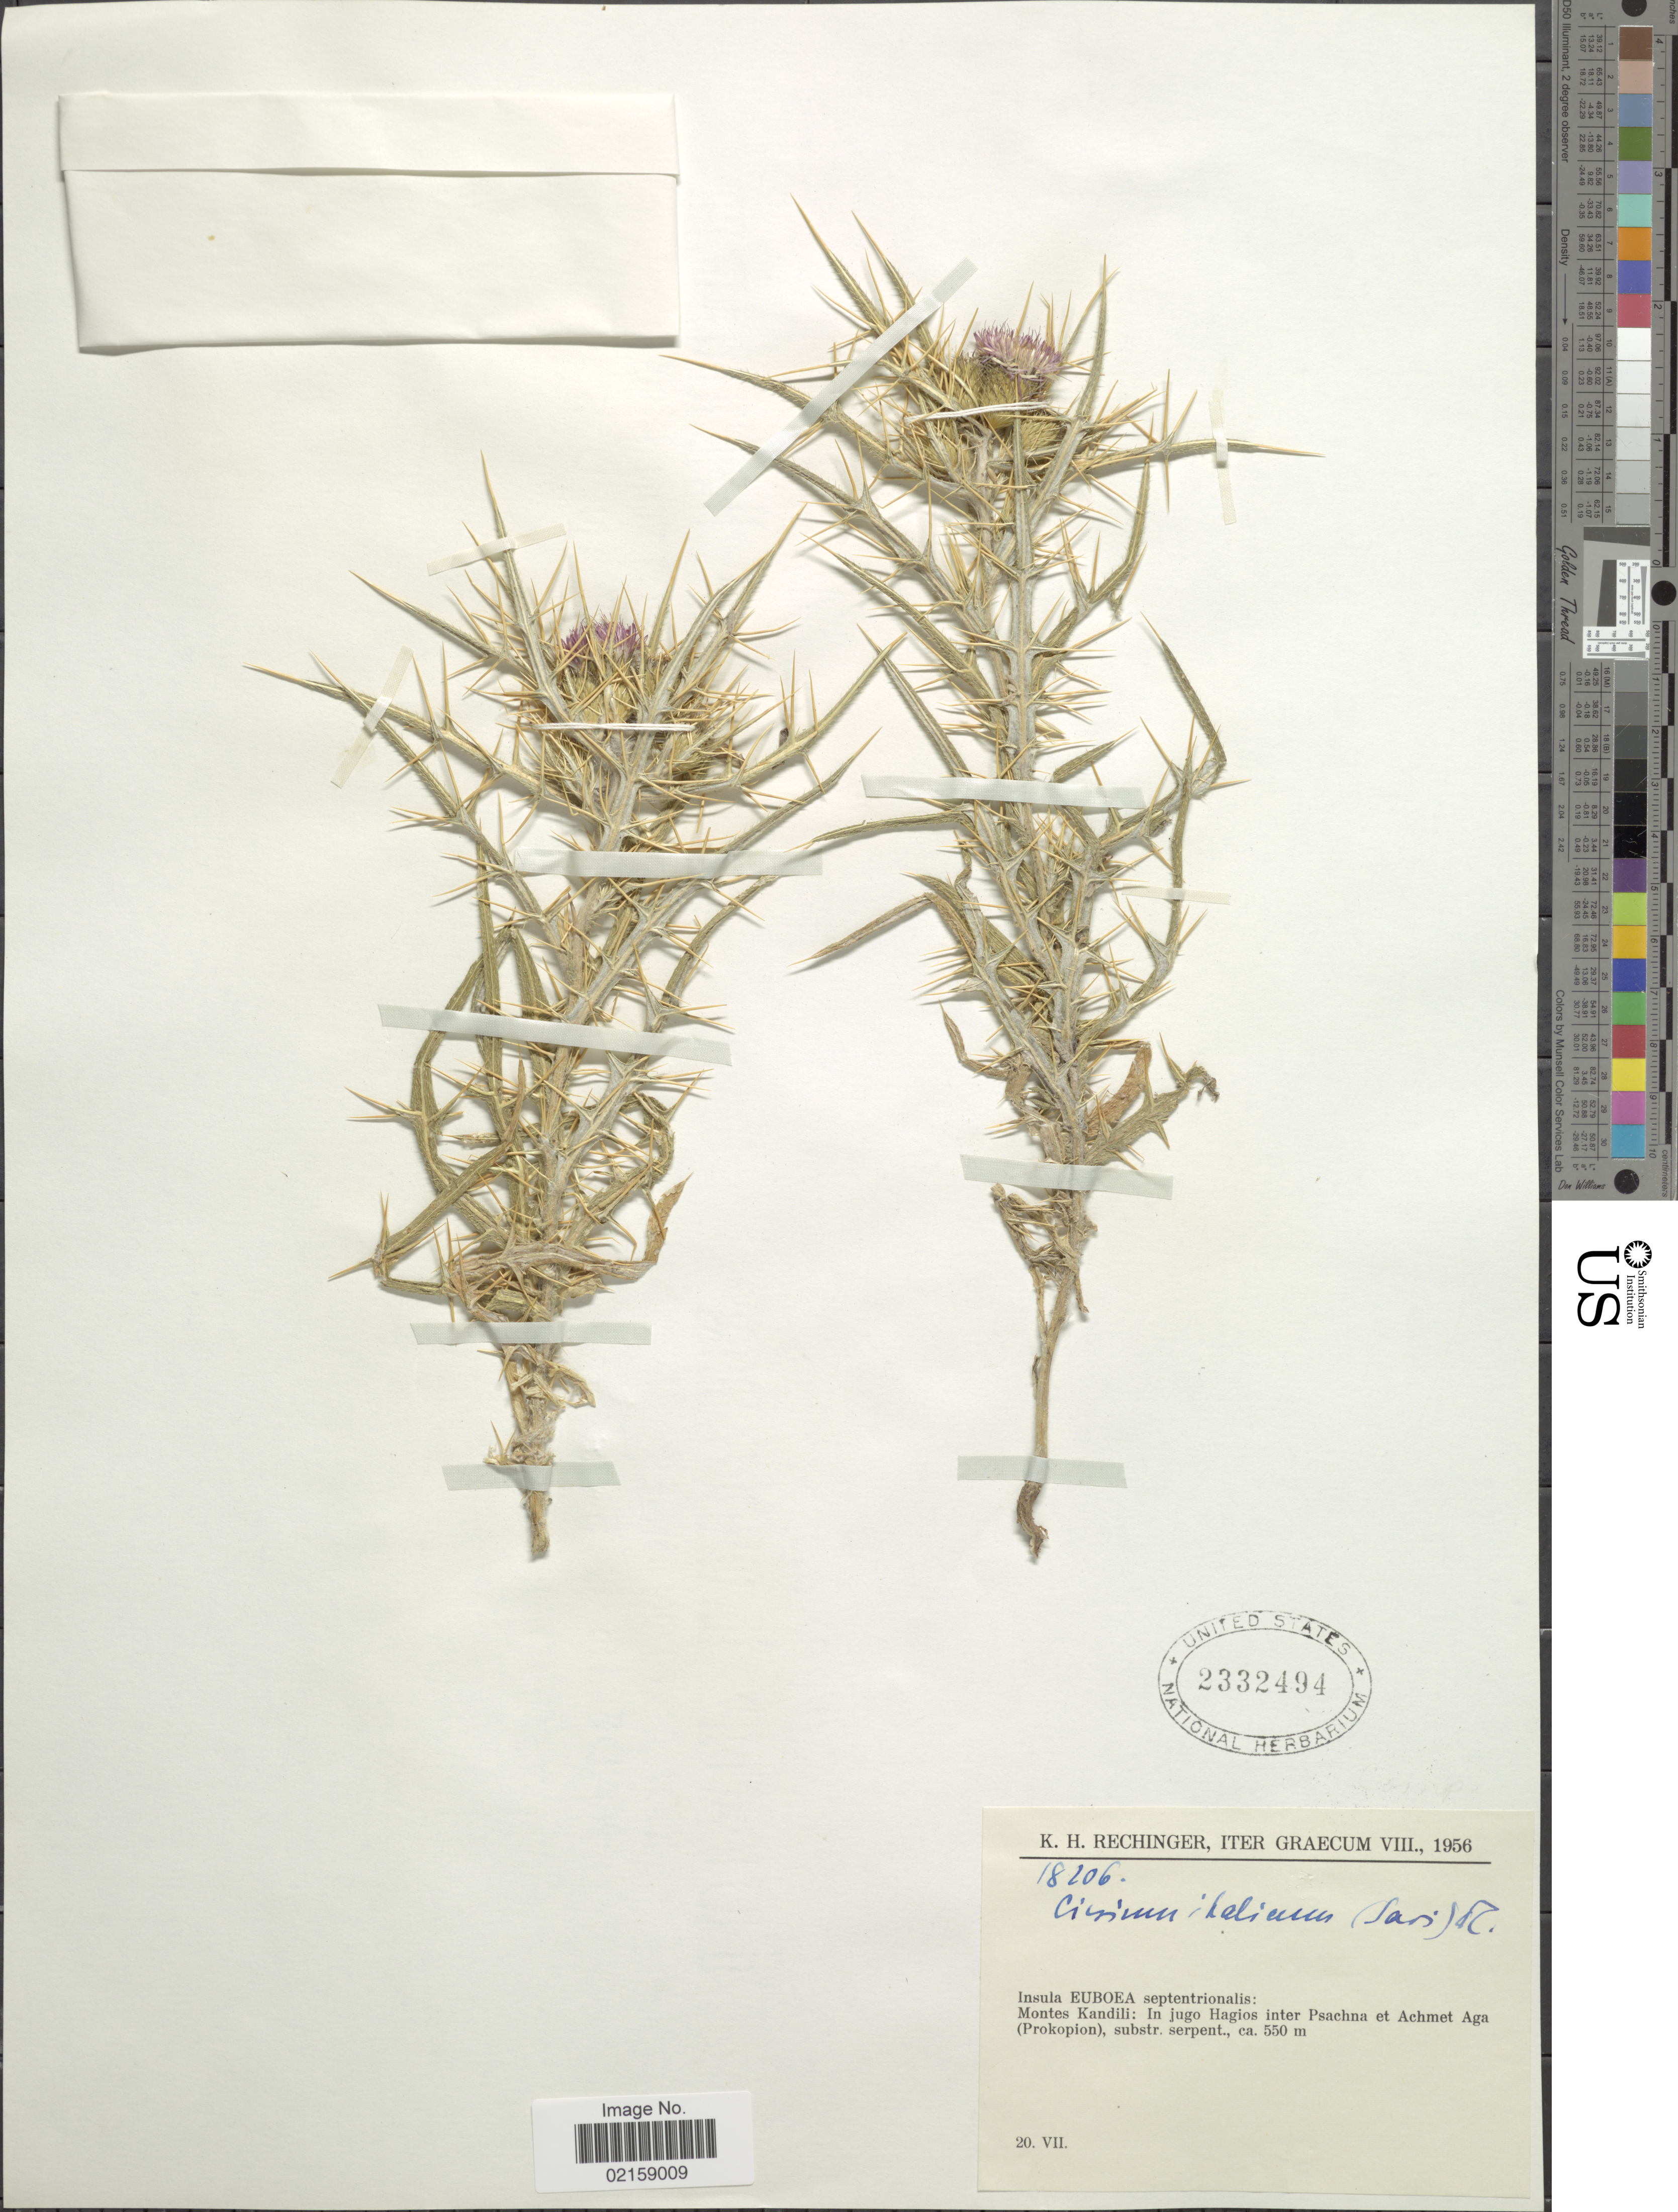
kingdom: Plantae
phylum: Tracheophyta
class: Magnoliopsida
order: Asterales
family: Asteraceae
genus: Cirsium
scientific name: Cirsium italicum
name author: (Savi) DC.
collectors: K. H. Rechinger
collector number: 18206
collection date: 1956-07-20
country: Greece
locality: Iter Graecum, Insula Euboea septentrionalis: Montes Kandili: In jugo Hagios inter Psachna et Achmet Aga (Prokopion).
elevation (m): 550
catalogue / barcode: US 2332494